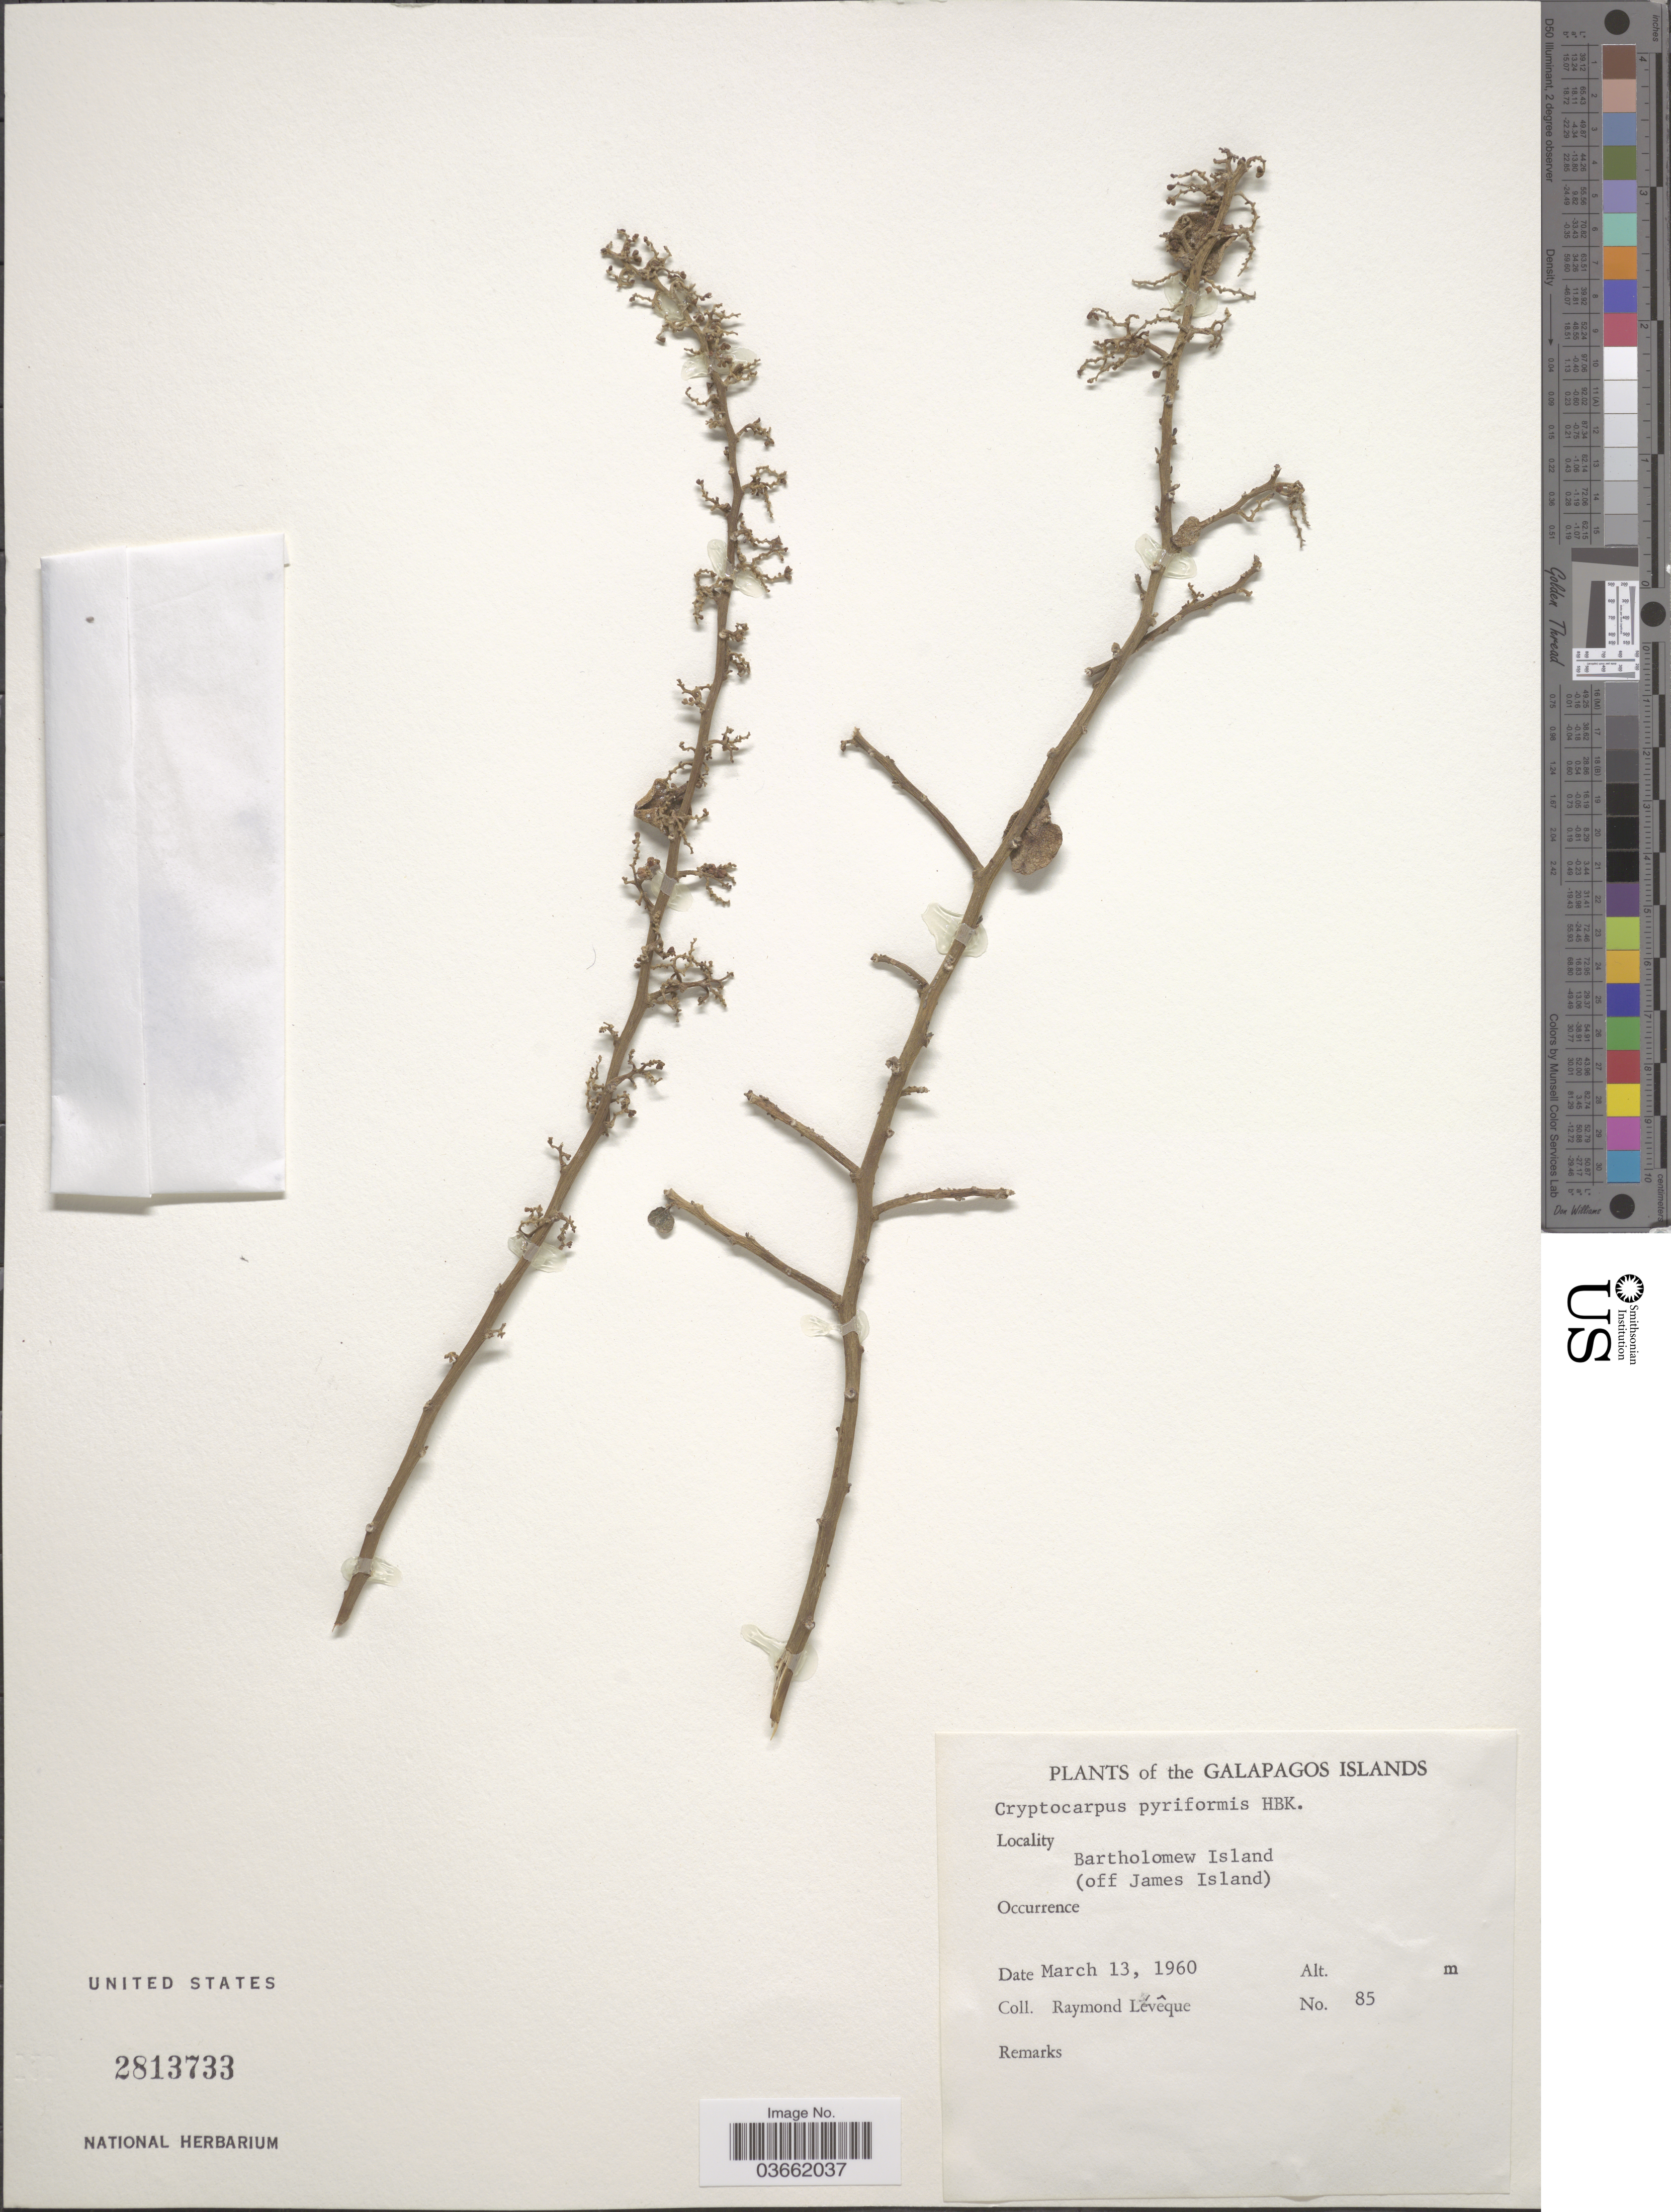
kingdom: Plantae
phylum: Tracheophyta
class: Magnoliopsida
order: Caryophyllales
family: Nyctaginaceae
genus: Cryptocarpus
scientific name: Cryptocarpus pyriformis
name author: Kunth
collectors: R. Lévêque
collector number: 85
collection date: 1960-03-13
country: Ecuador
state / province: Colón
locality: The Galapagos Islands. Bartholomew Island (off James Island).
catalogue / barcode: US 2813733